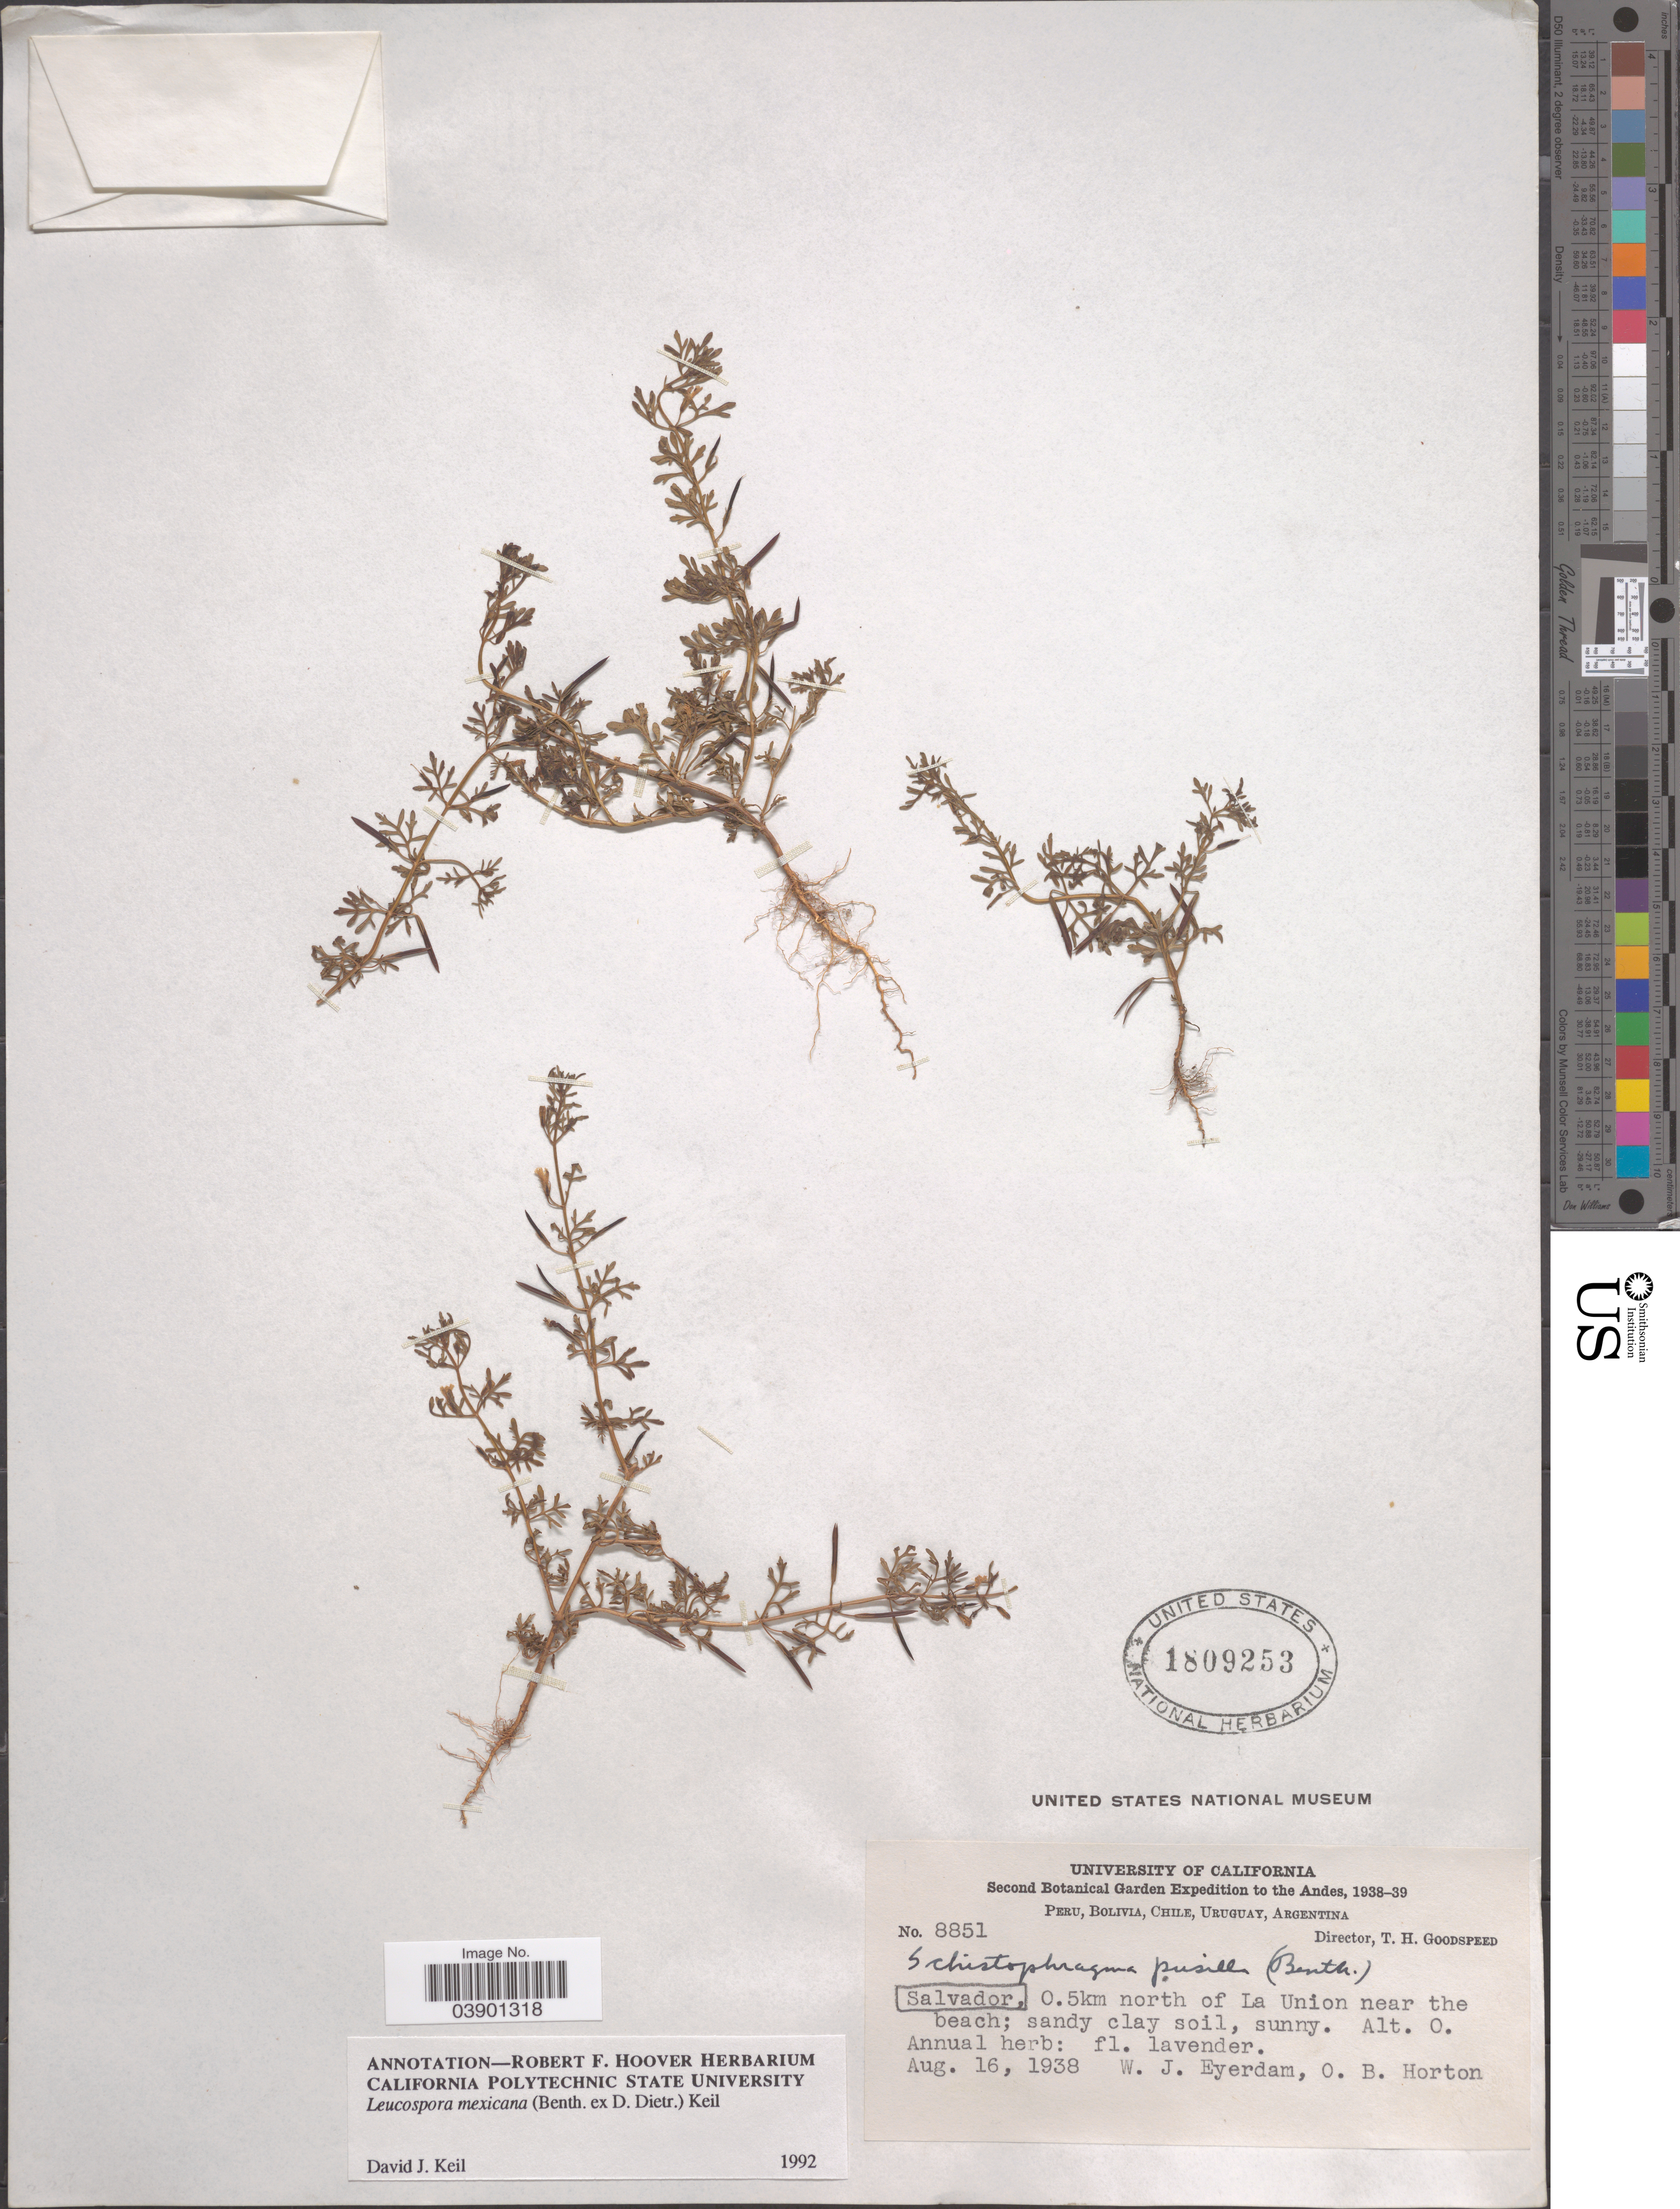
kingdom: Plantae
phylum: Tracheophyta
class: Magnoliopsida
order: Lamiales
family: Plantaginaceae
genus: Schistophragma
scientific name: Schistophragma pusillum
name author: Benth.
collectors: W. J. Eyerdam & O. B. Horton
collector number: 8851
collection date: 1938-08-16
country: El Salvador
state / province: La Union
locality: The Andes. Salvador, 0.5km north of La Union near the beach.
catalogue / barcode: US 1809253